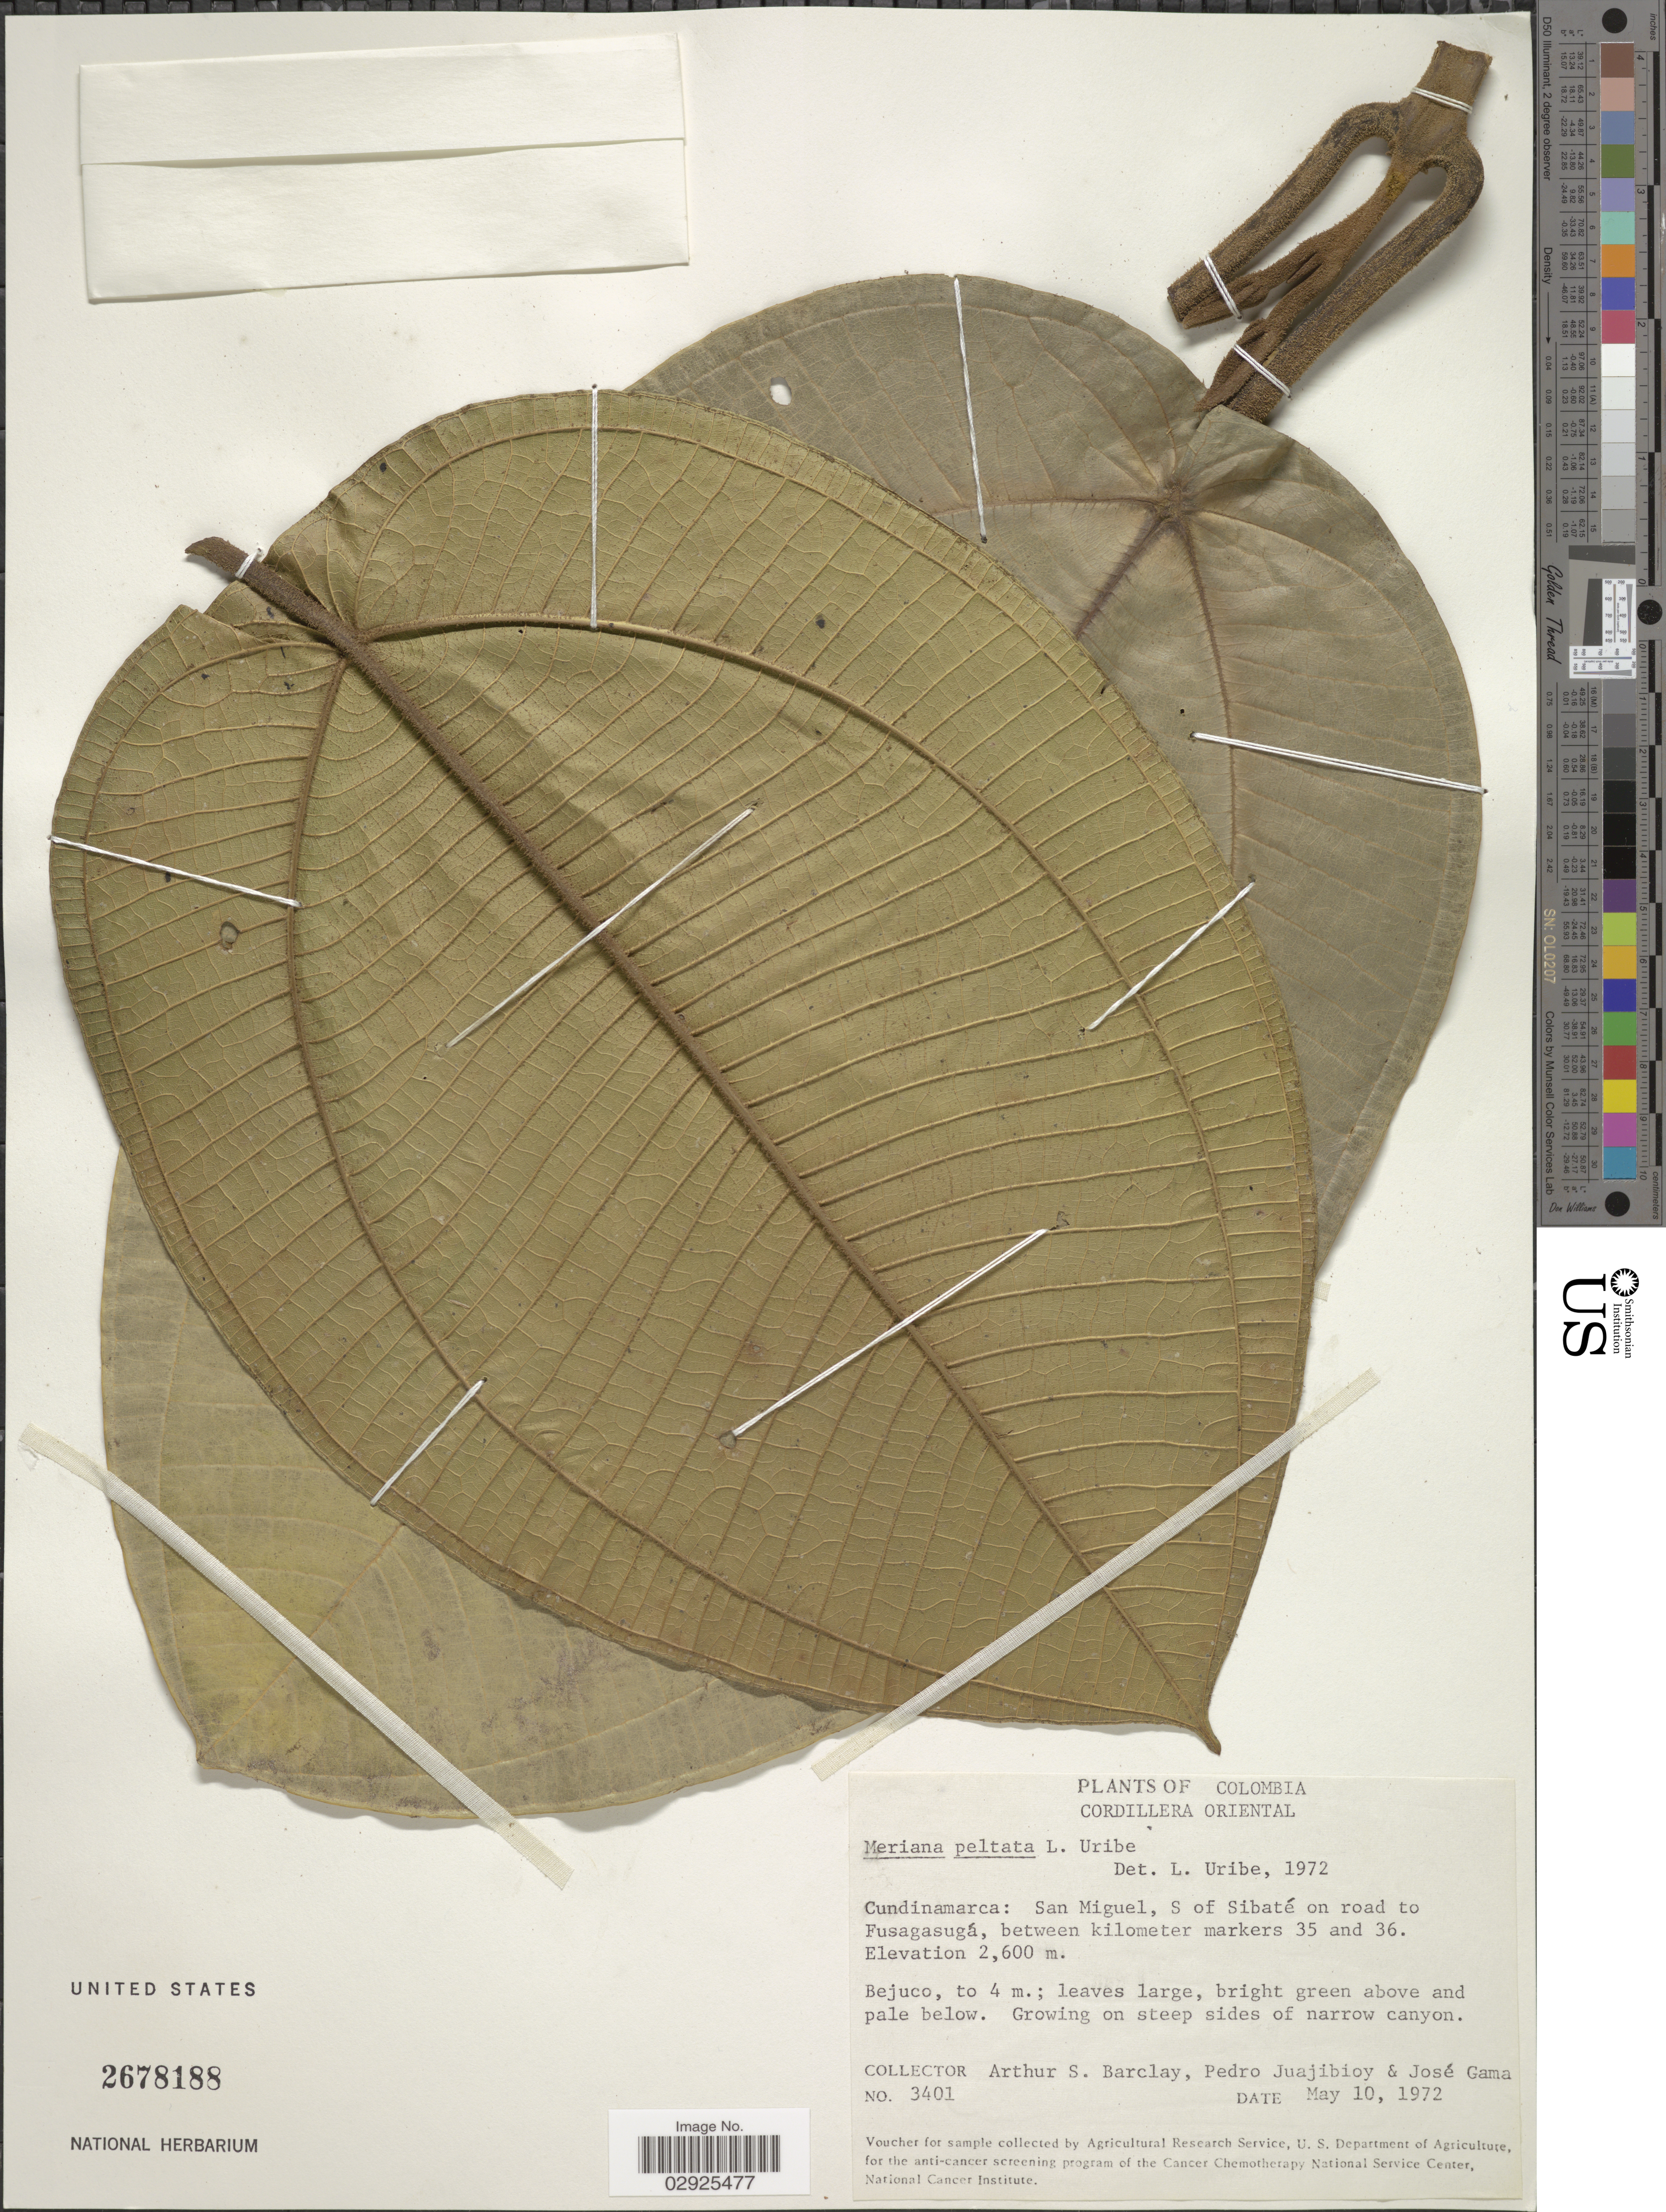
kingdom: Plantae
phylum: Tracheophyta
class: Magnoliopsida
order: Myrtales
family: Melastomataceae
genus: Meriania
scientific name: Meriania peltata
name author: L. Uribe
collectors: A. S. Barclay, P. Juajibioy & J. Gama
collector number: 3401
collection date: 1972-05-10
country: Colombia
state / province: Cundinamarca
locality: Cundinamarca: San Miguel, S of Sibaté on road to Fusagasugá, between kilometer markers 35 and 36, Cordillera Oriental.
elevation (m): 2600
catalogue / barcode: US 2678188